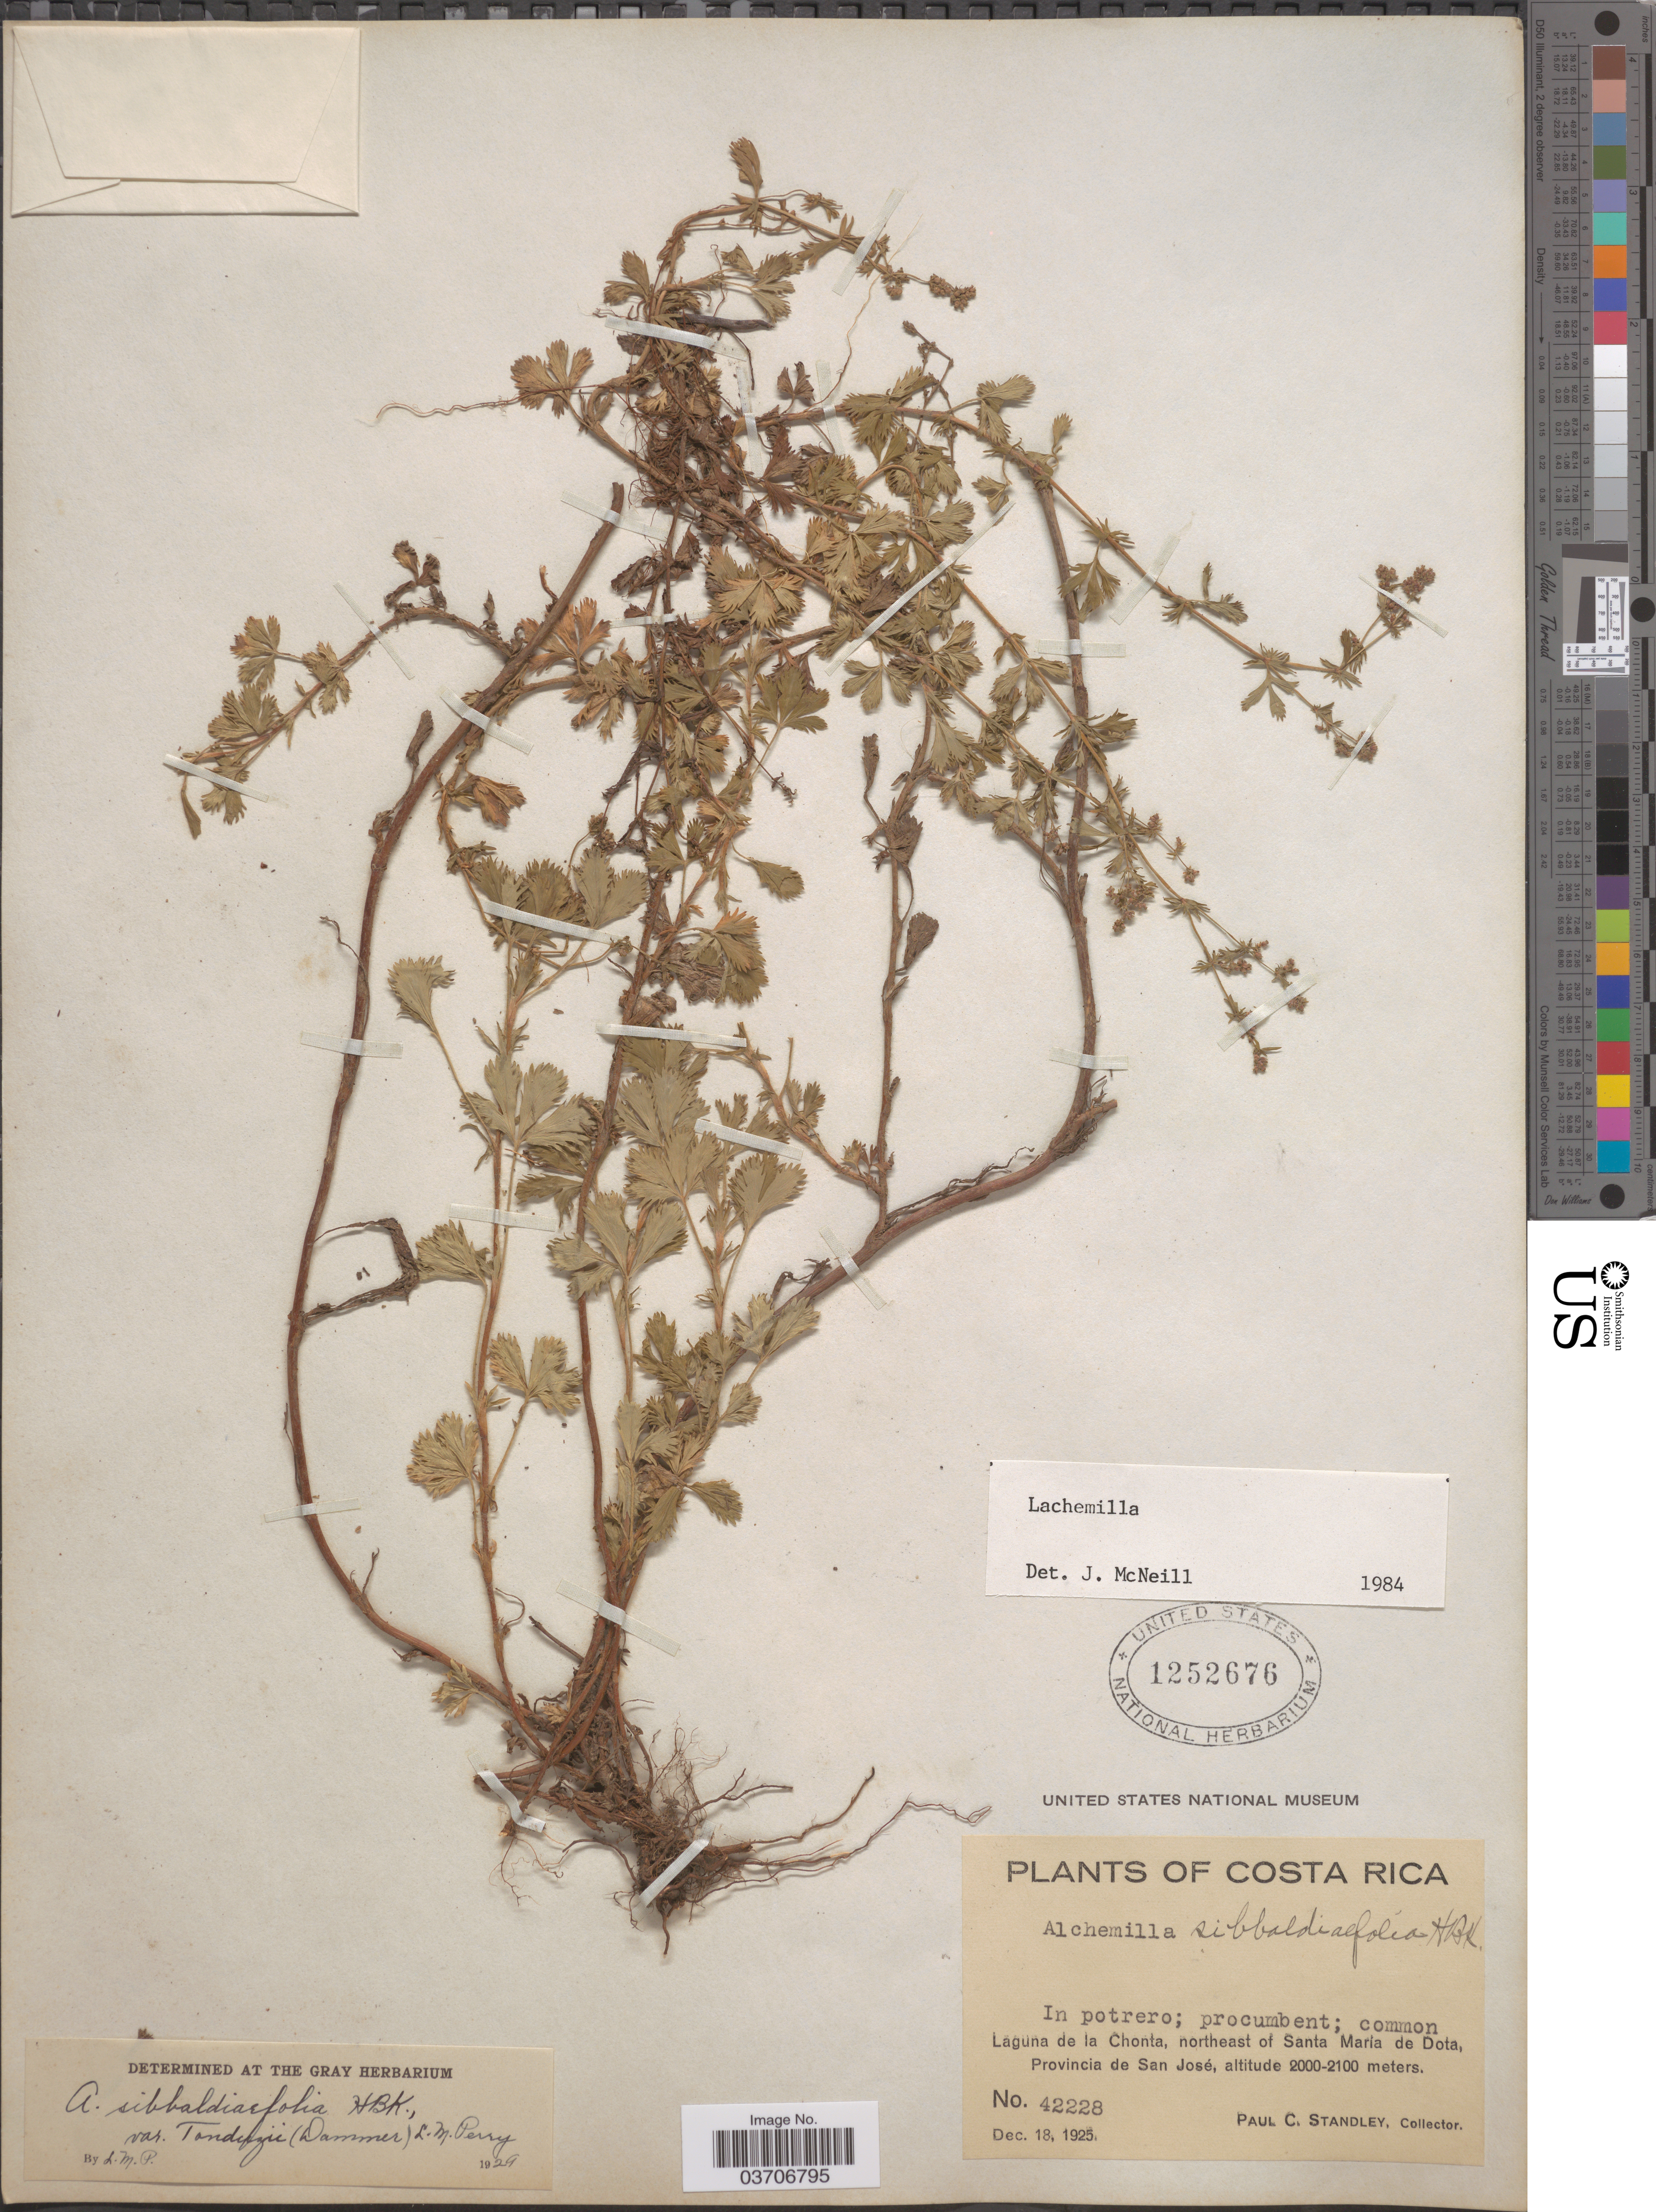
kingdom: Plantae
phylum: Tracheophyta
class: Magnoliopsida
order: Rosales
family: Rosaceae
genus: Lachemilla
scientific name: Lachemilla sp.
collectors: P. C. Standley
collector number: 42228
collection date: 1925-12-18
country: Costa Rica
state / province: San José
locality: Laguna de la Chonta, northeast of Santa Maria de Dota.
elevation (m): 2000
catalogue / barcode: US 1252676